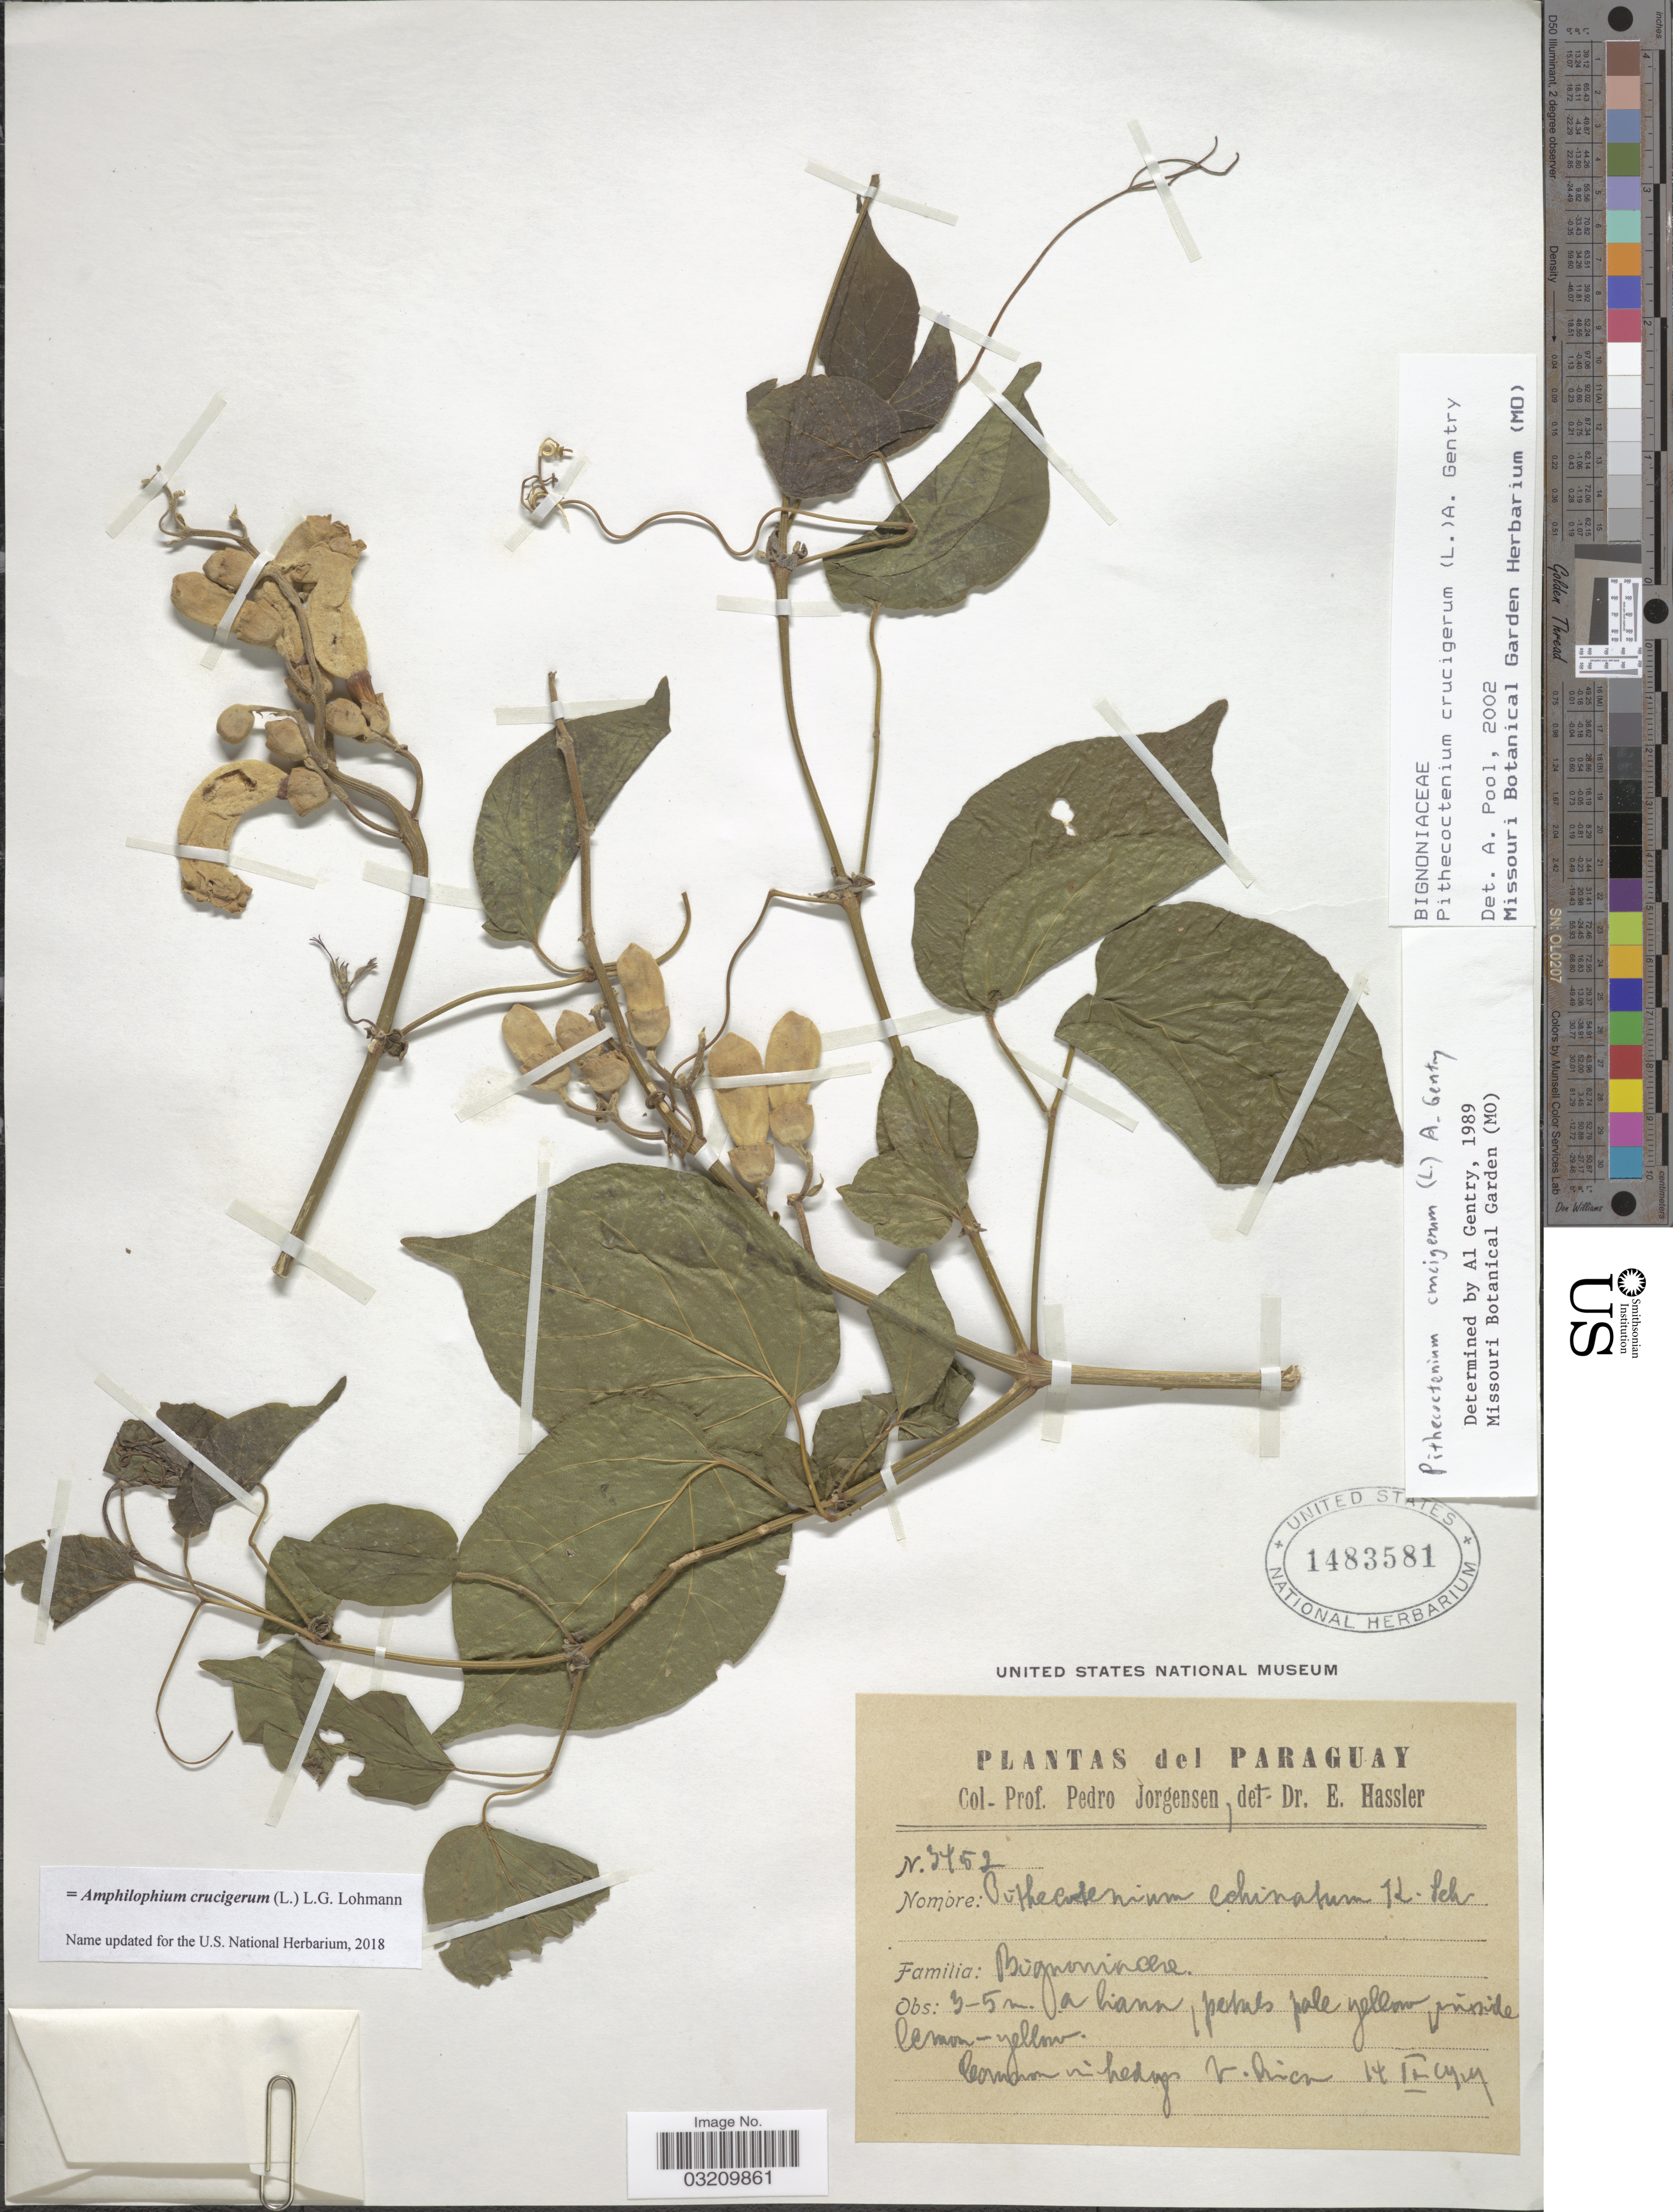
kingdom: Plantae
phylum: Tracheophyta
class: Magnoliopsida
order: Lamiales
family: Bignoniaceae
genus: Amphilophium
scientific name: Amphilophium crucigerum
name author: (L.) L.G. Lohmann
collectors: P. Jörgensen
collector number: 3452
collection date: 1919-09-14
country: Paraguay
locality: Common in hedges V. Rica.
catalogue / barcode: US 1483581